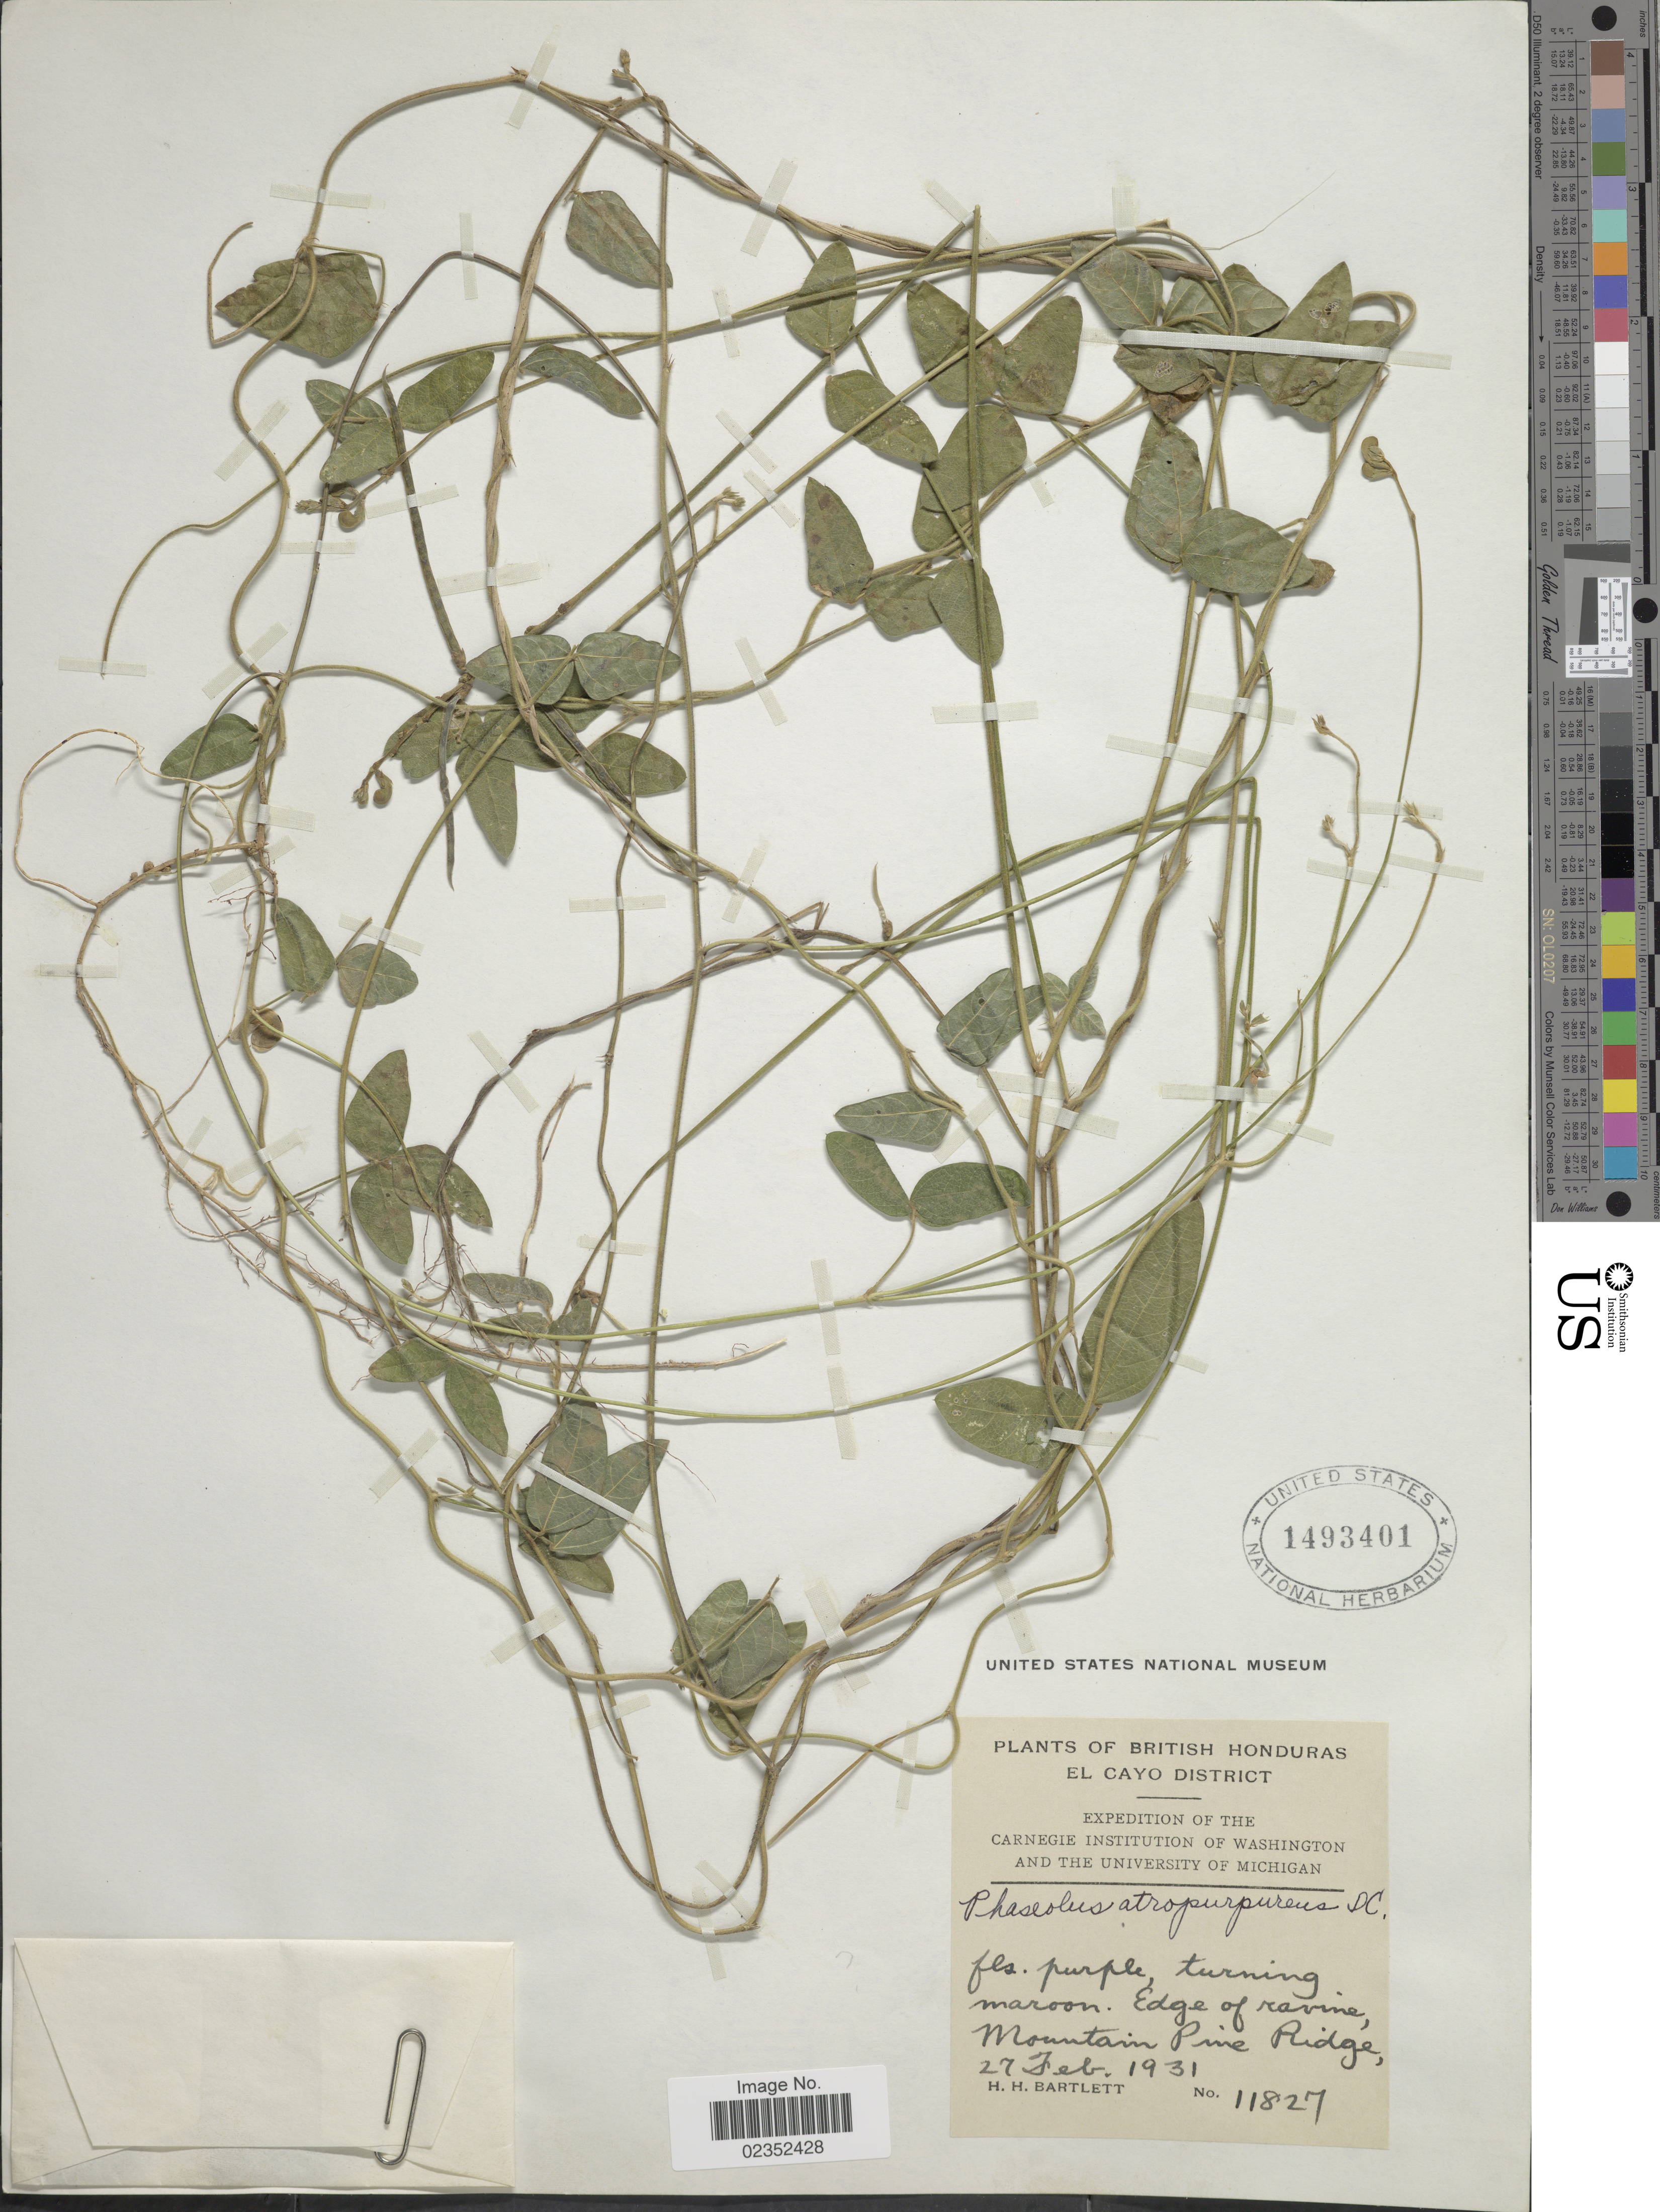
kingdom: Plantae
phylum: Tracheophyta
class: Magnoliopsida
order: Fabales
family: Fabaceae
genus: Macroptilium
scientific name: Macroptilium atropurpureum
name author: (DC.) Urb.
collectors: H. H. Bartlett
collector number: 11827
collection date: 1931-02-27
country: Belize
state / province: Cayo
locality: British Honduras. El Cayo District. Edge of ravine, Mountain Pine Ridge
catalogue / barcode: US 1493401